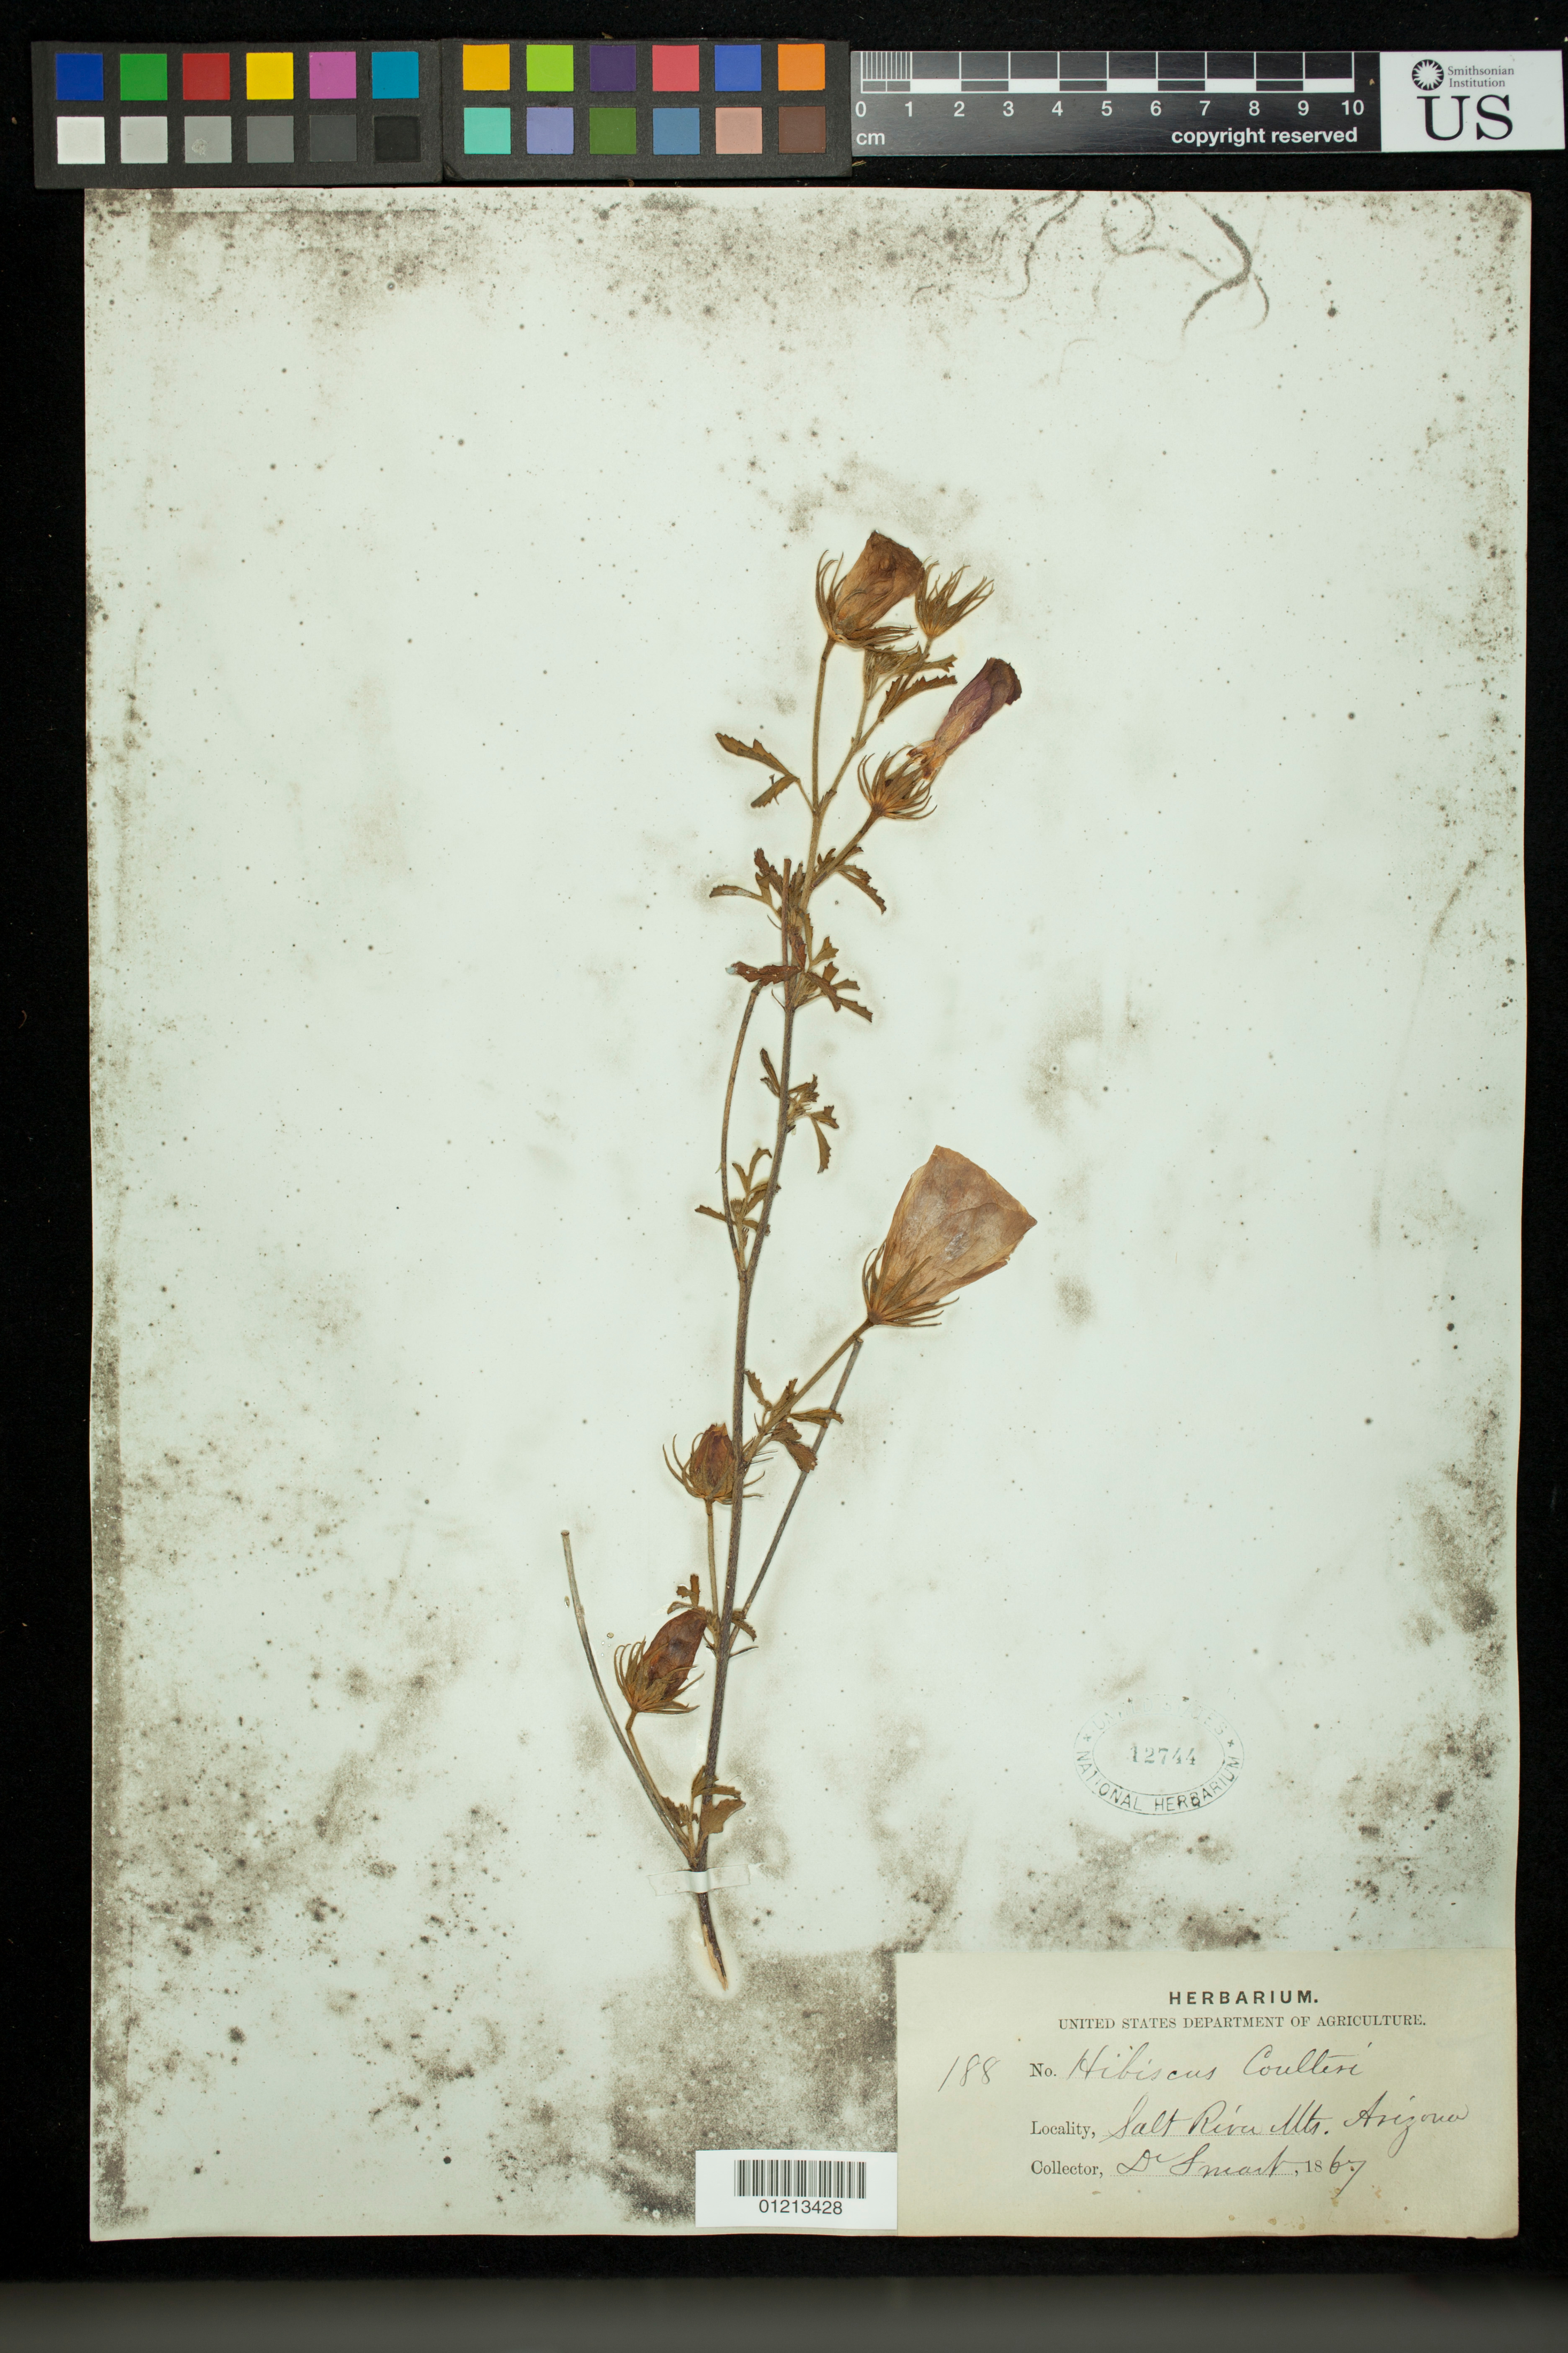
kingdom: Plantae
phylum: Tracheophyta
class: Magnoliopsida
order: Malvales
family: Malvaceae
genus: Hibiscus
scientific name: Hibiscus coulteri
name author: Harv. ex A. Gray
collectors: -. Smart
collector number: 188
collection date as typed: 1867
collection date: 1867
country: United States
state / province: Arizona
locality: Salt River Mts. Arizona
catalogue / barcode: US 12744